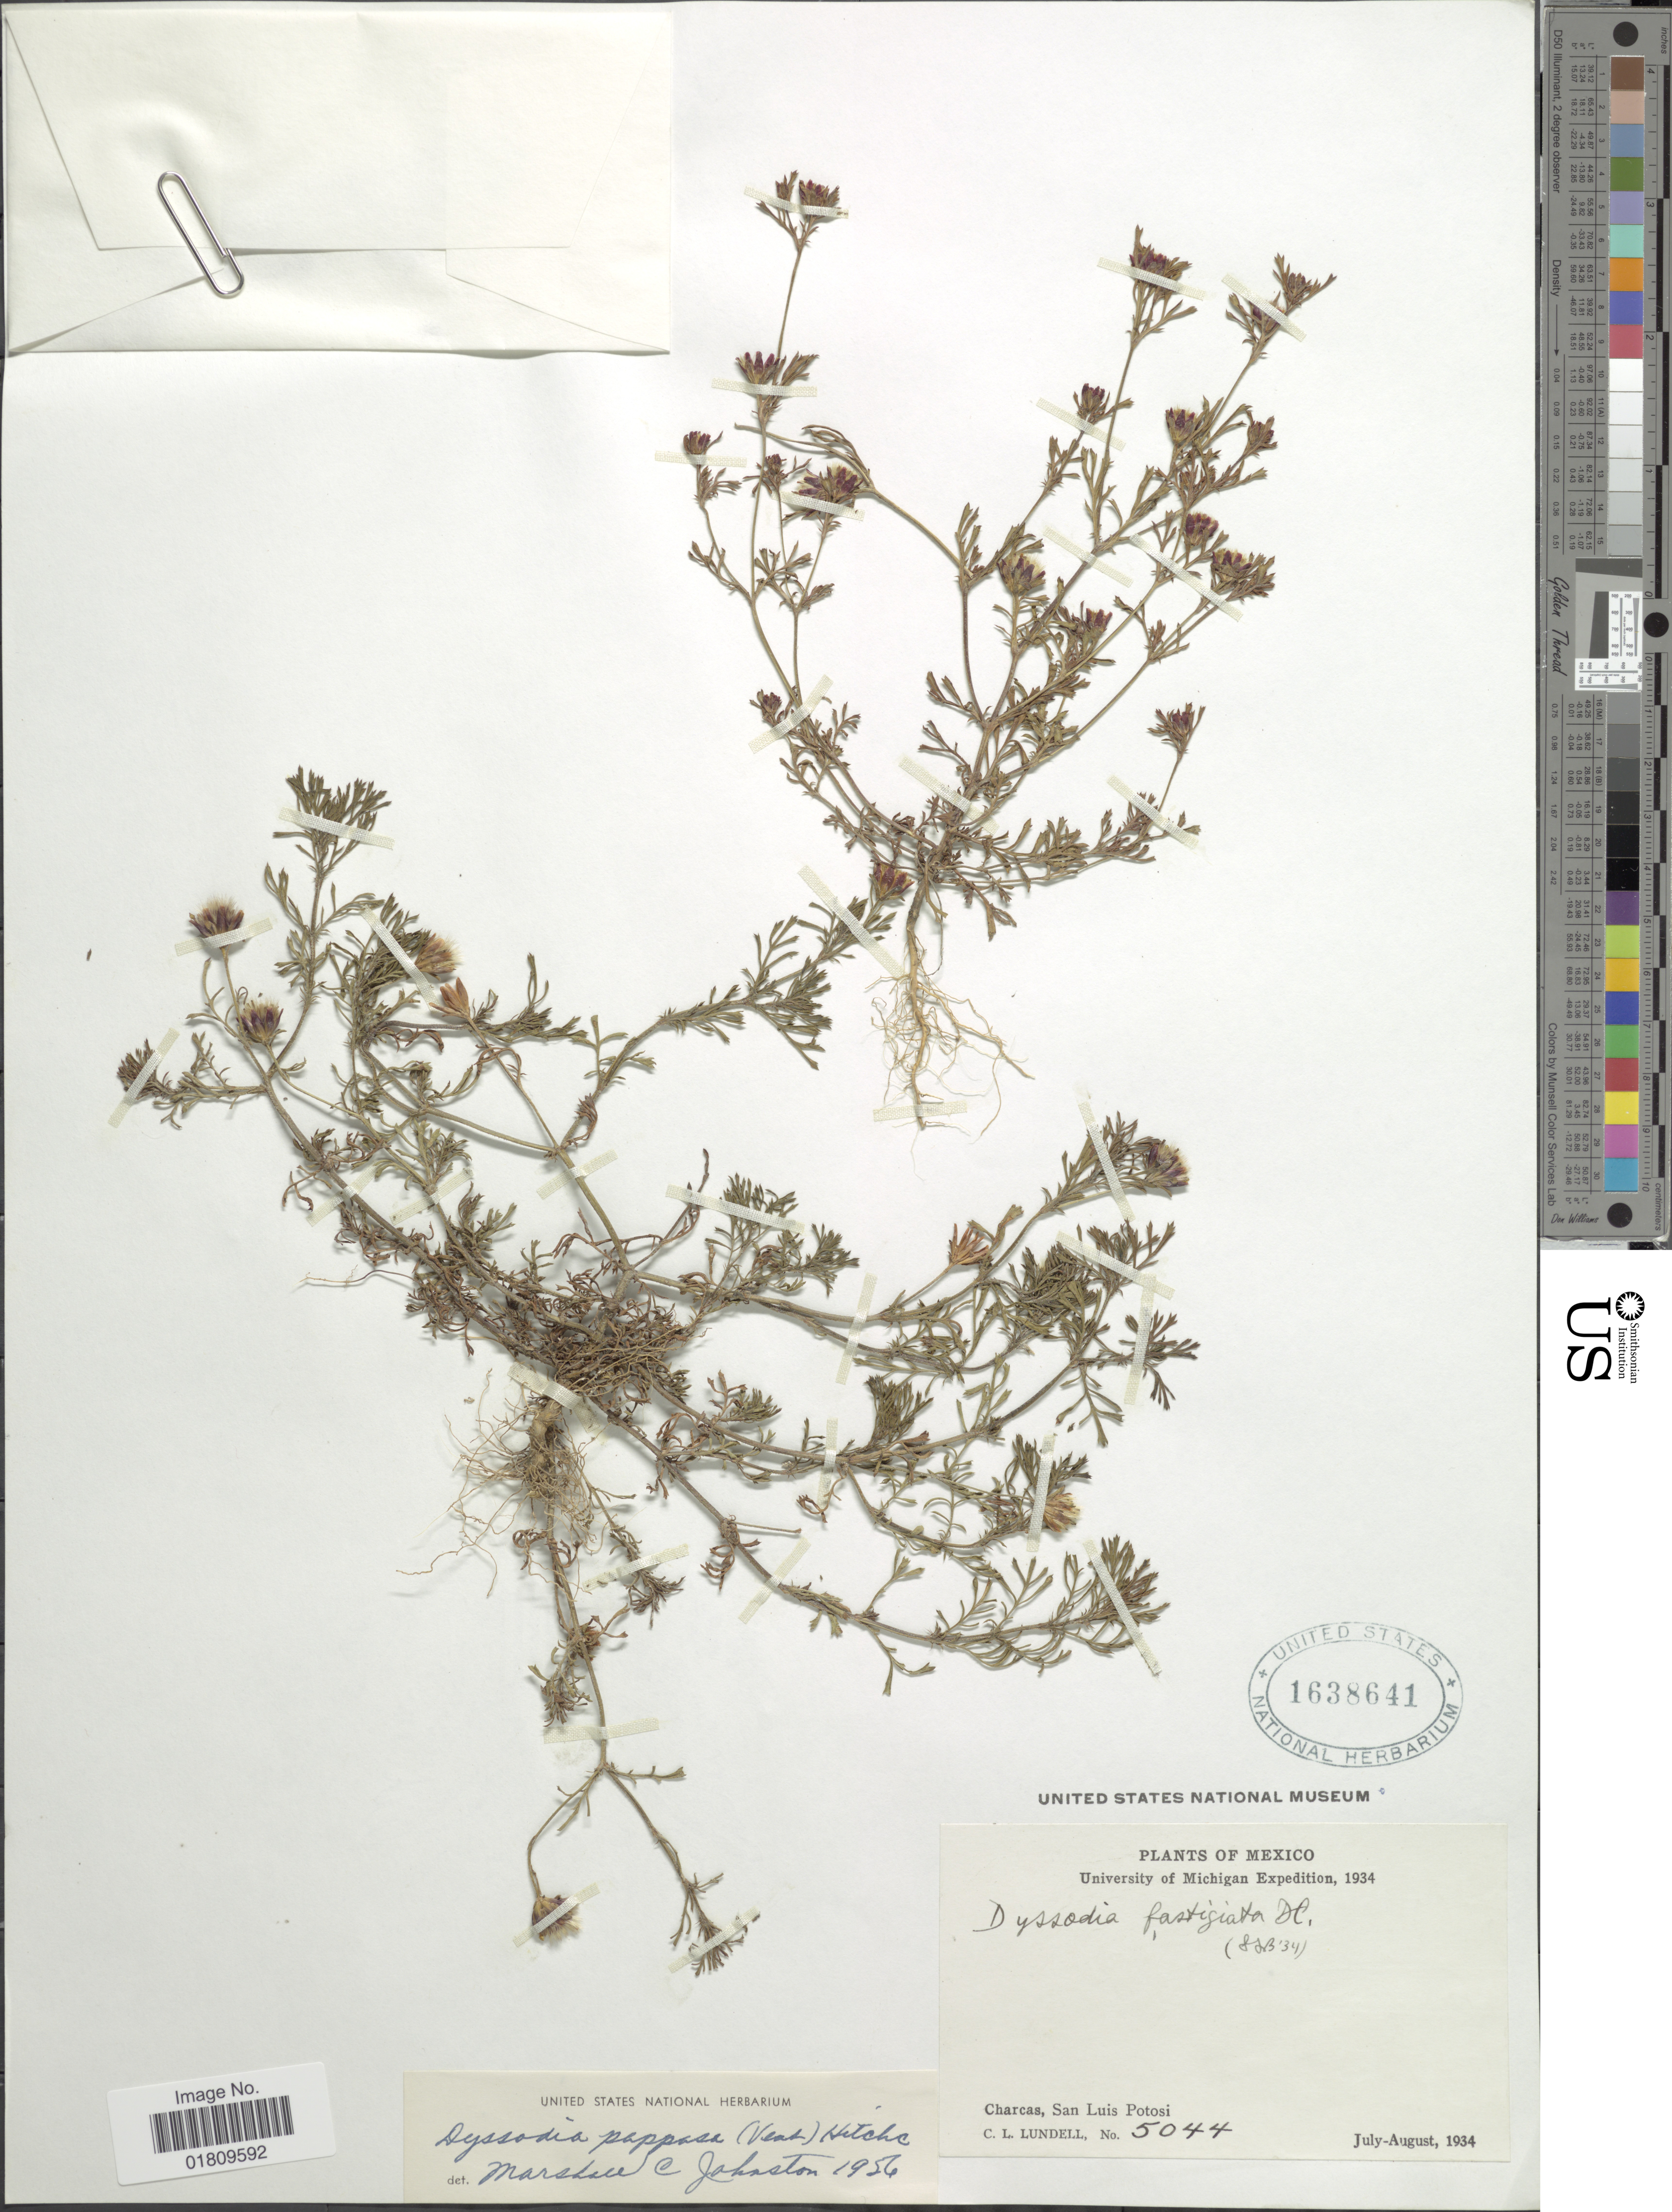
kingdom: Plantae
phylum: Tracheophyta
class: Magnoliopsida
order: Asterales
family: Asteraceae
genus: Dyssodia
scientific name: Dyssodia papposa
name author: (Vent.) Hitchc.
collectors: C. L. Lundell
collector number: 5044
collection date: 1934-07/1934-08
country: Mexico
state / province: San Luis Potosí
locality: Charcas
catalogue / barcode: US 1638641